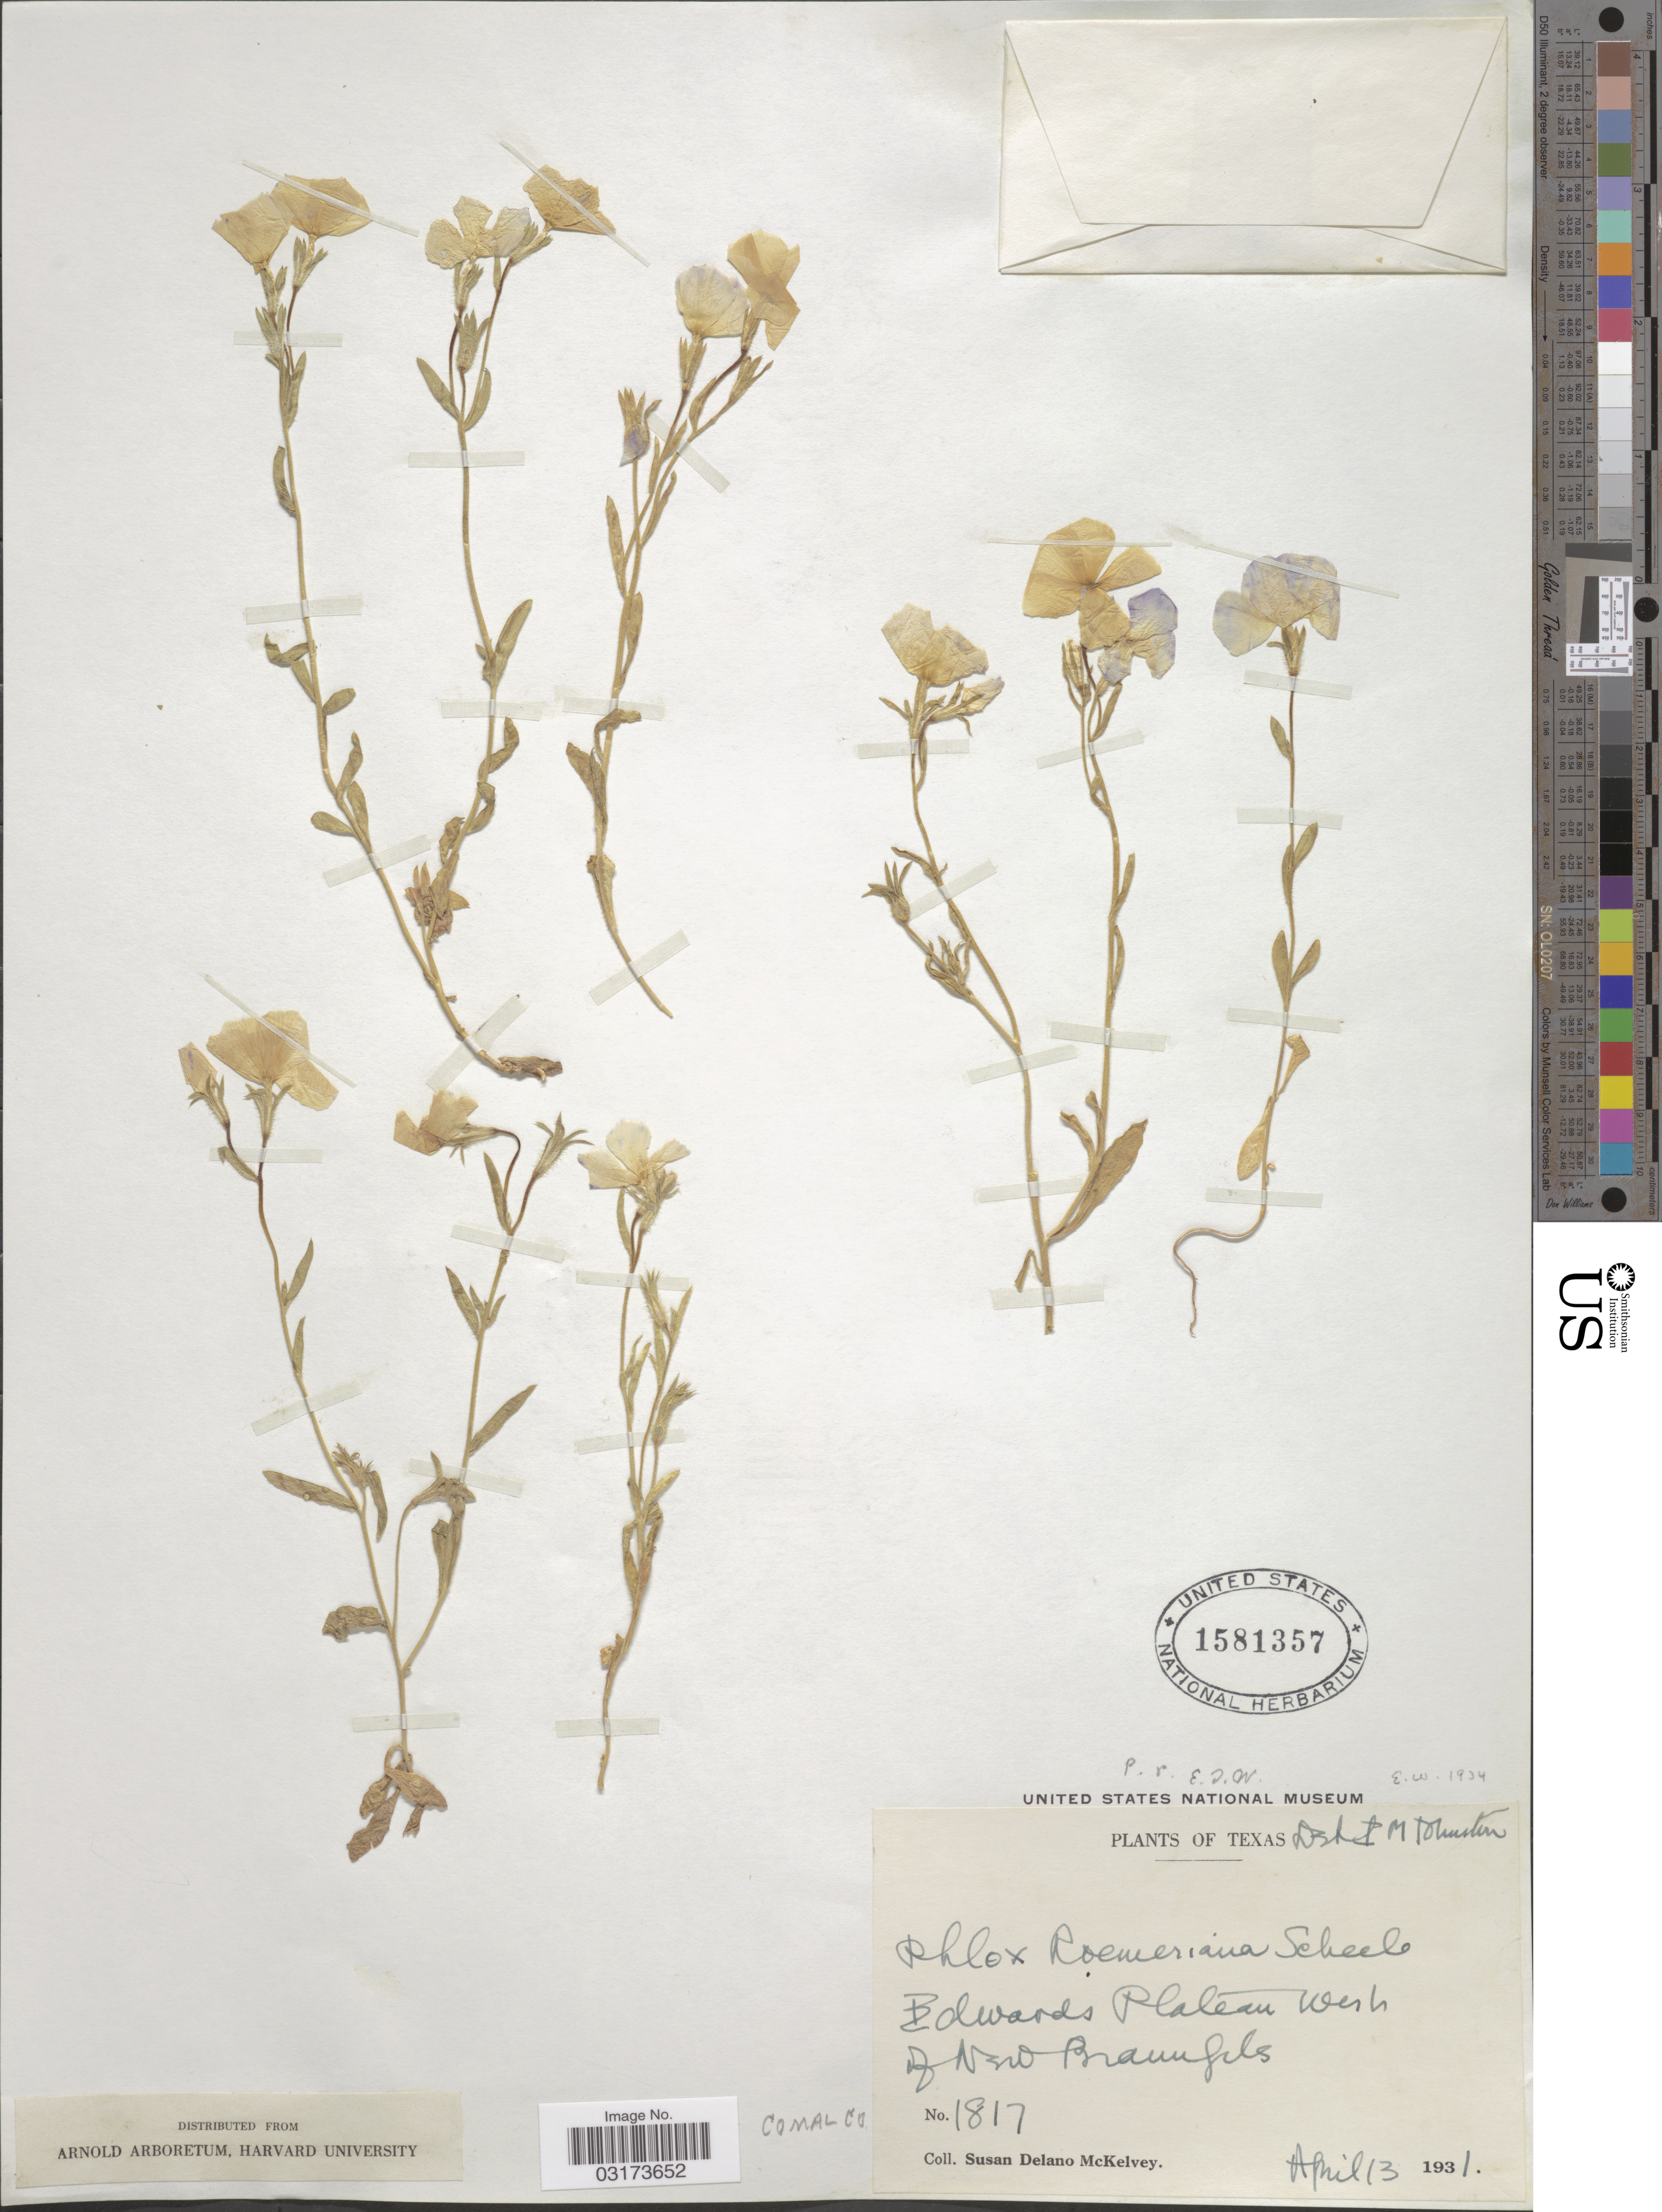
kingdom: Plantae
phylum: Tracheophyta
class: Magnoliopsida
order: Ericales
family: Polemoniaceae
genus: Phlox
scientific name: Phlox roemeriana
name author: Scheele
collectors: S. A. McKelvey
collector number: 1817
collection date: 1931-04-13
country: United States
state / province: Texas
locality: Comal Co. Edwards Plateau West of New Braunfels.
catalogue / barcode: US 1581357